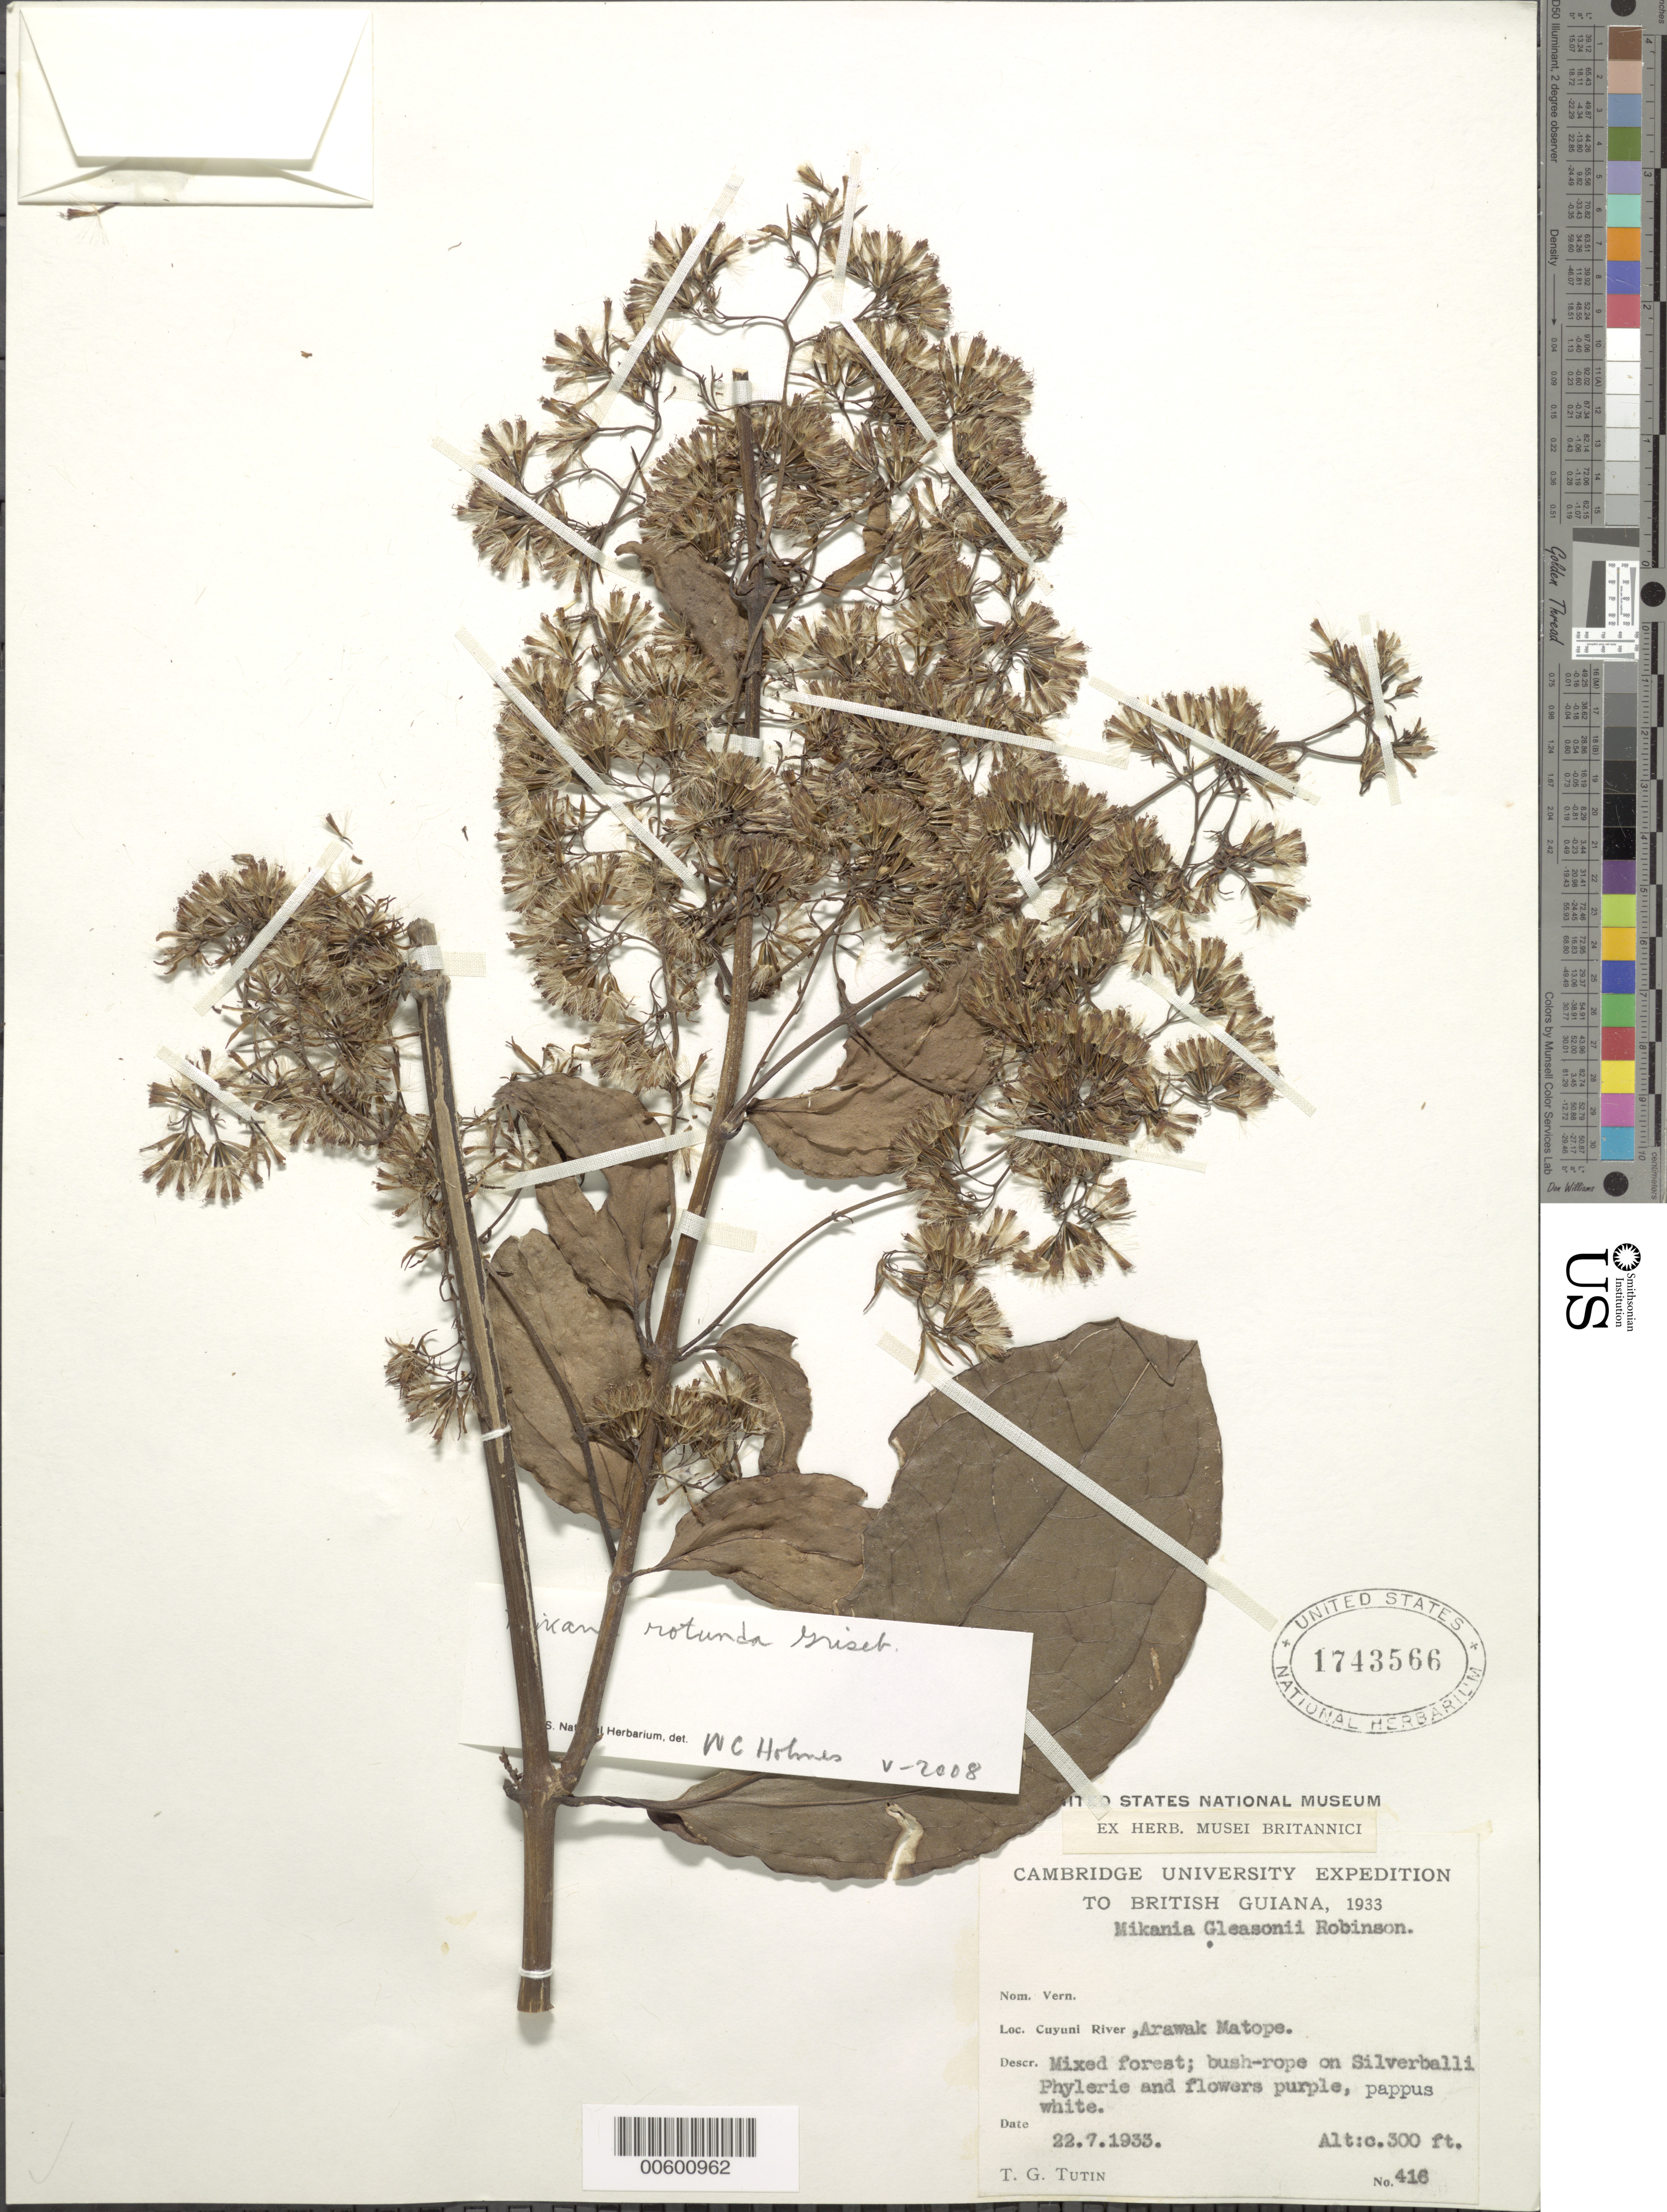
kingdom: Plantae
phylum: Tracheophyta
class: Magnoliopsida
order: Asterales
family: Asteraceae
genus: Mikania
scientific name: Mikania gleasonii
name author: B.L. Rob.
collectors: T. G. Tutin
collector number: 416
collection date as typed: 22-Jul-33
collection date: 1933-07-22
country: Guyana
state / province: Cuyuni-Mazaruni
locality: Arawak Matope, Cuyuni R.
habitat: Mixed forest; on Silverballi phylerie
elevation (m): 91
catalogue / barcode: US 1743566